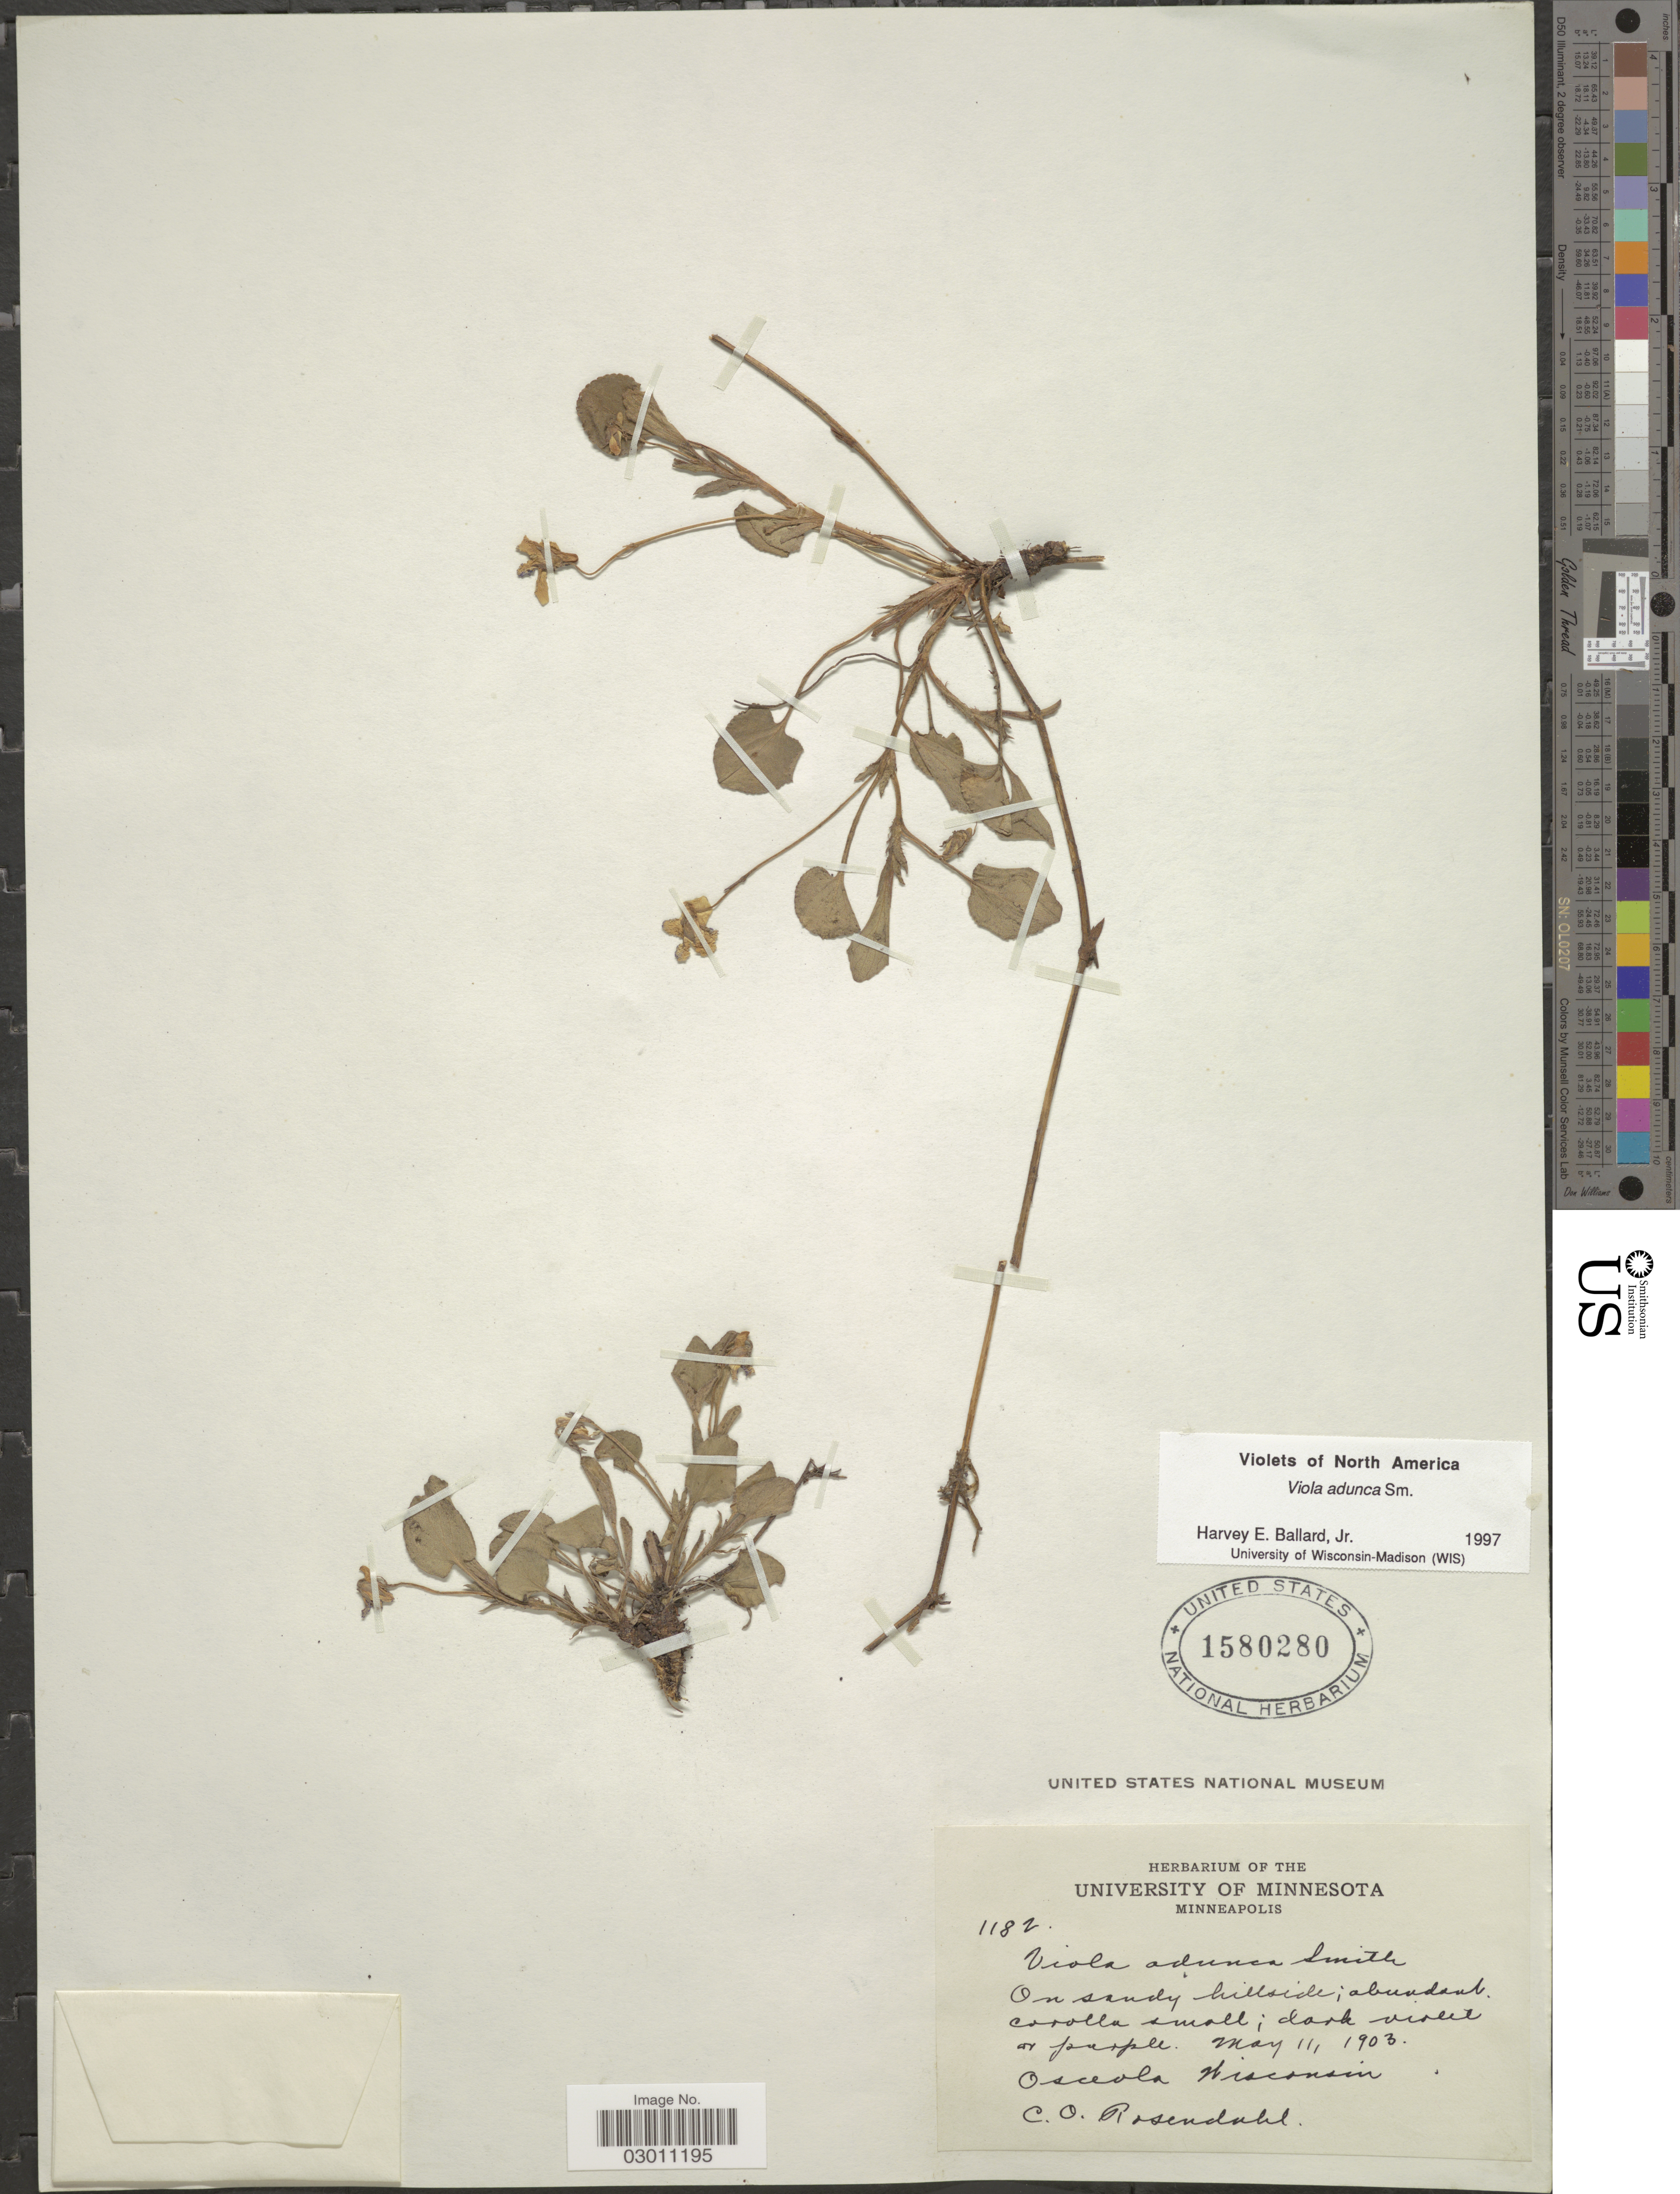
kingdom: Plantae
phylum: Tracheophyta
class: Magnoliopsida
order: Malpighiales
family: Violaceae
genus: Viola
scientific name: Viola adunca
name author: Sm.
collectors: C. O. Rosendahl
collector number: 1182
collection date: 1903-05-11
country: United States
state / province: Minnesota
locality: Osceola Wisconsin.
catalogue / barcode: US 1580280